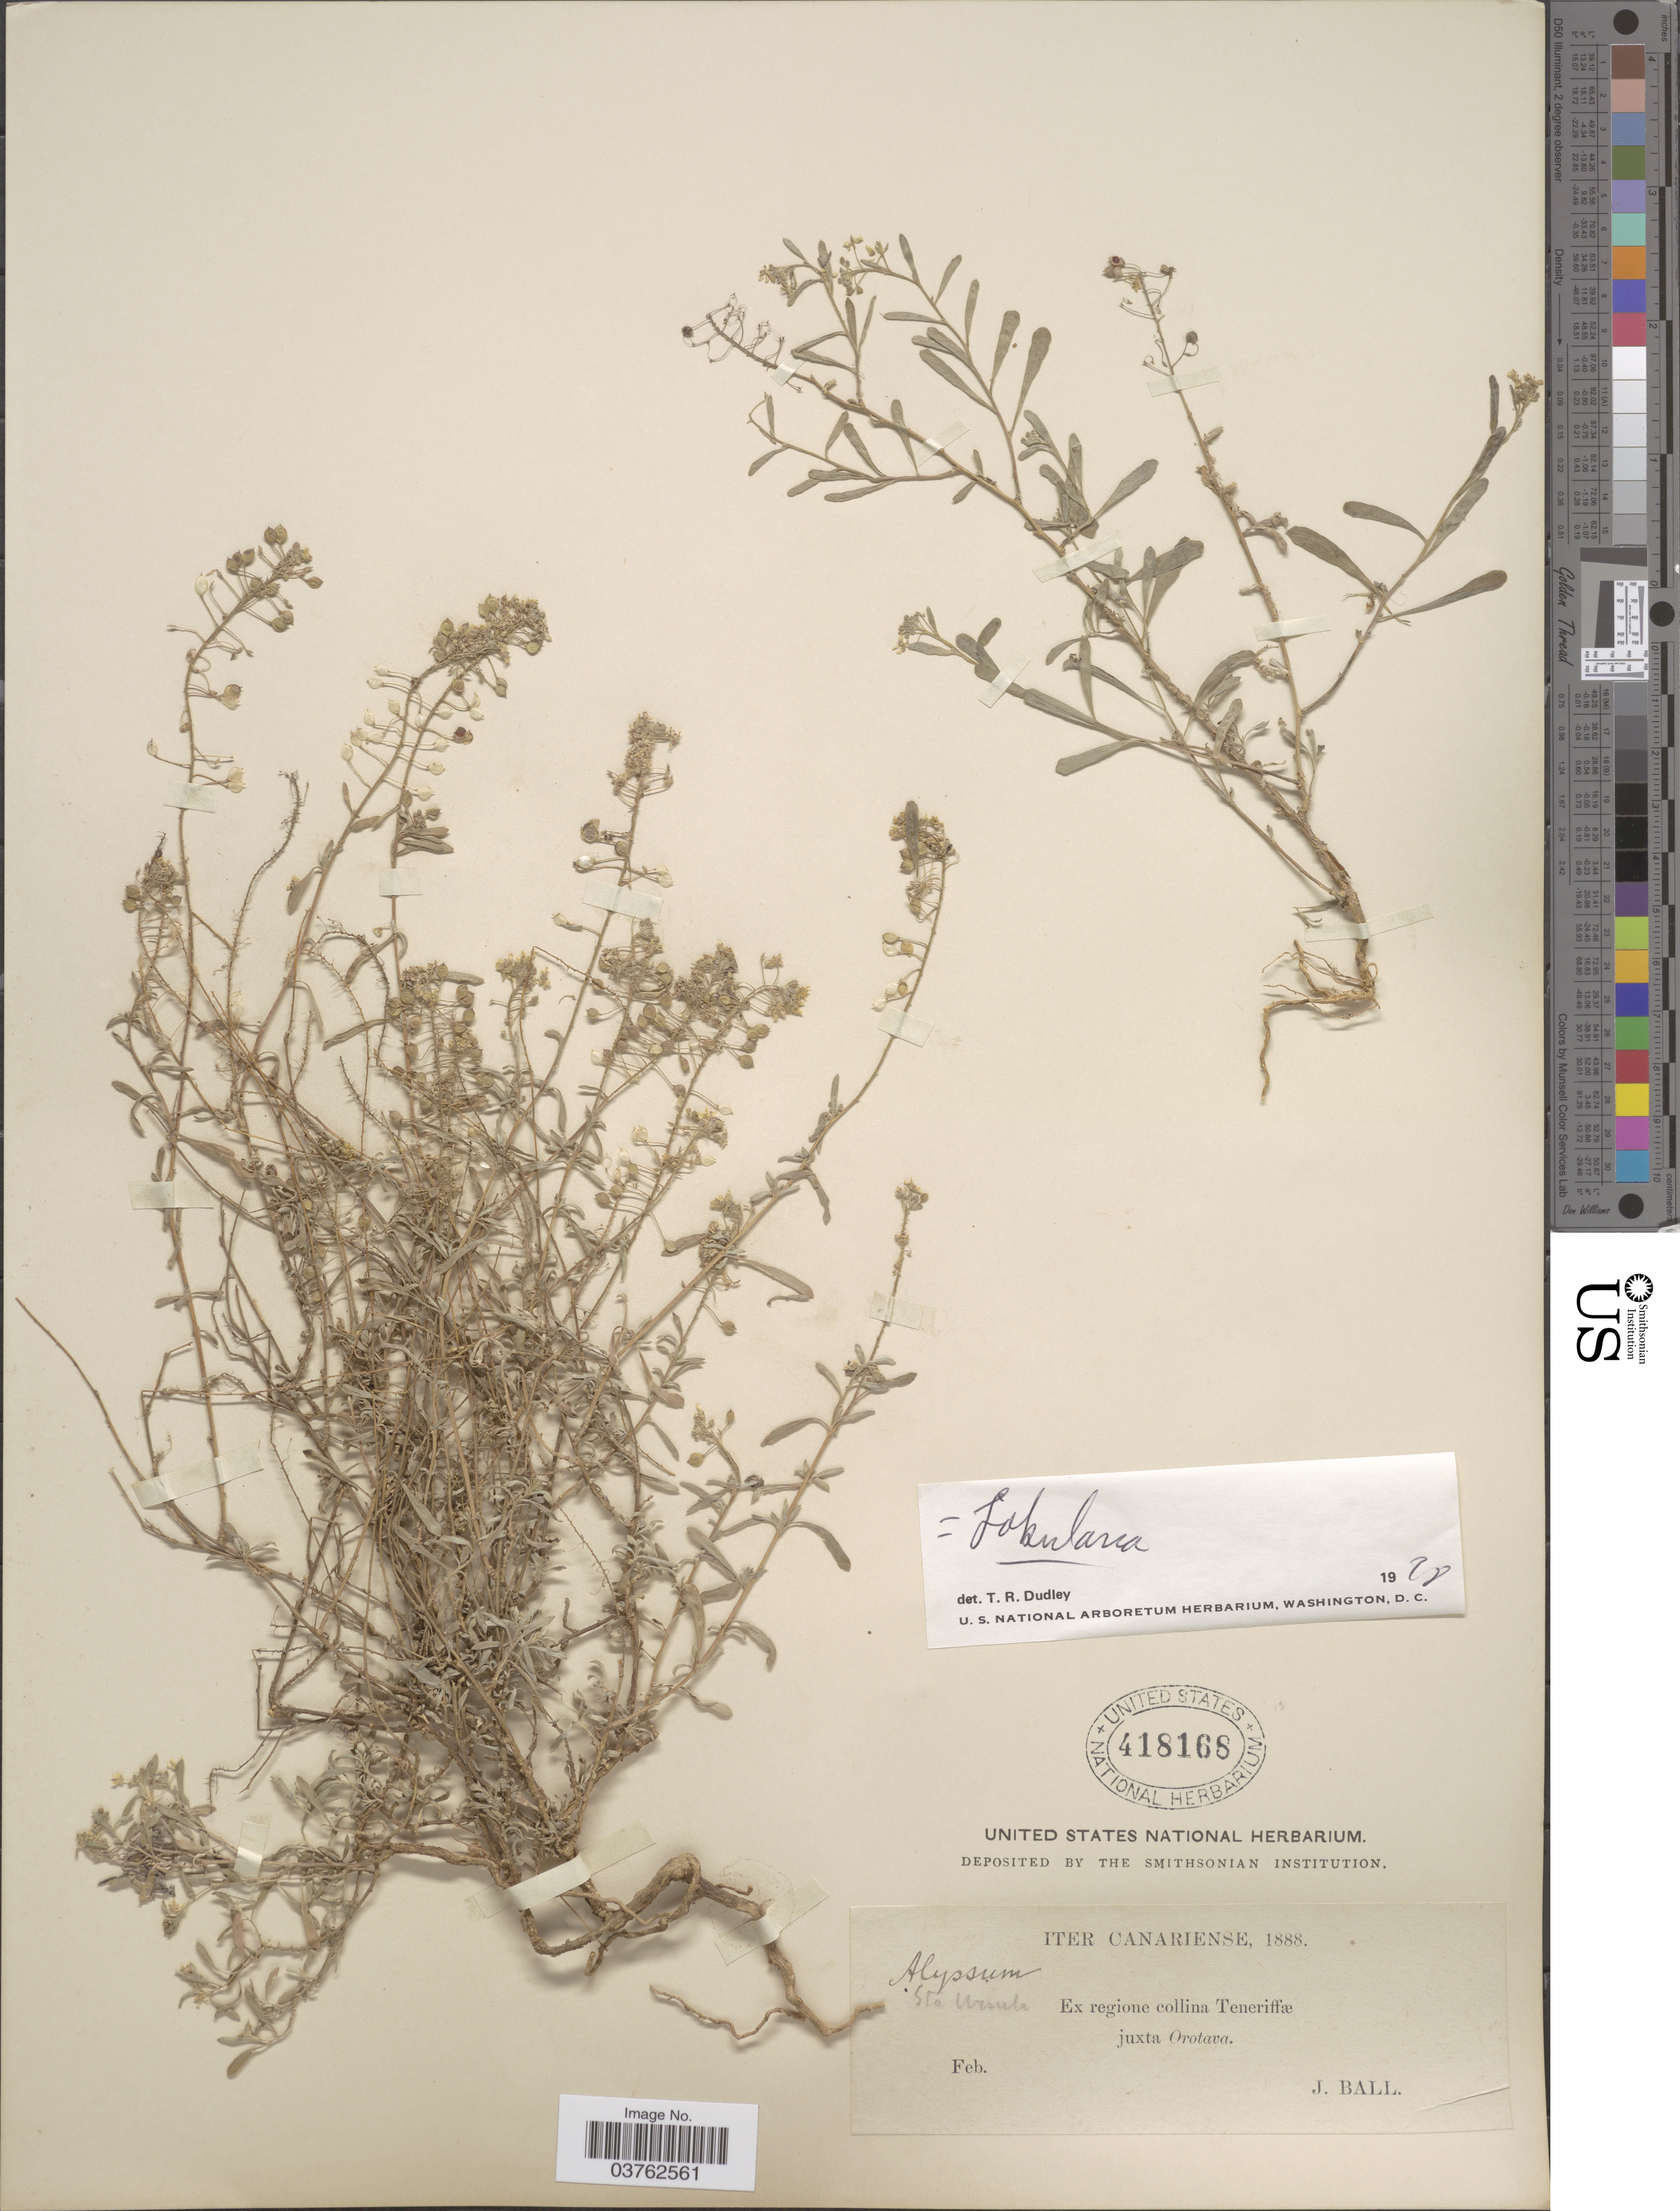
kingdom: Plantae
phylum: Tracheophyta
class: Magnoliopsida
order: Brassicales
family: Brassicaceae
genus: Lobularia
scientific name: Lobularia sp.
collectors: J. Ball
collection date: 1888-02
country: Spain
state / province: Canarias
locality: Iter Canariense. Sta Ursula. Ex regione collina Teneriffæ juxta Orotava.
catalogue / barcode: US 418168